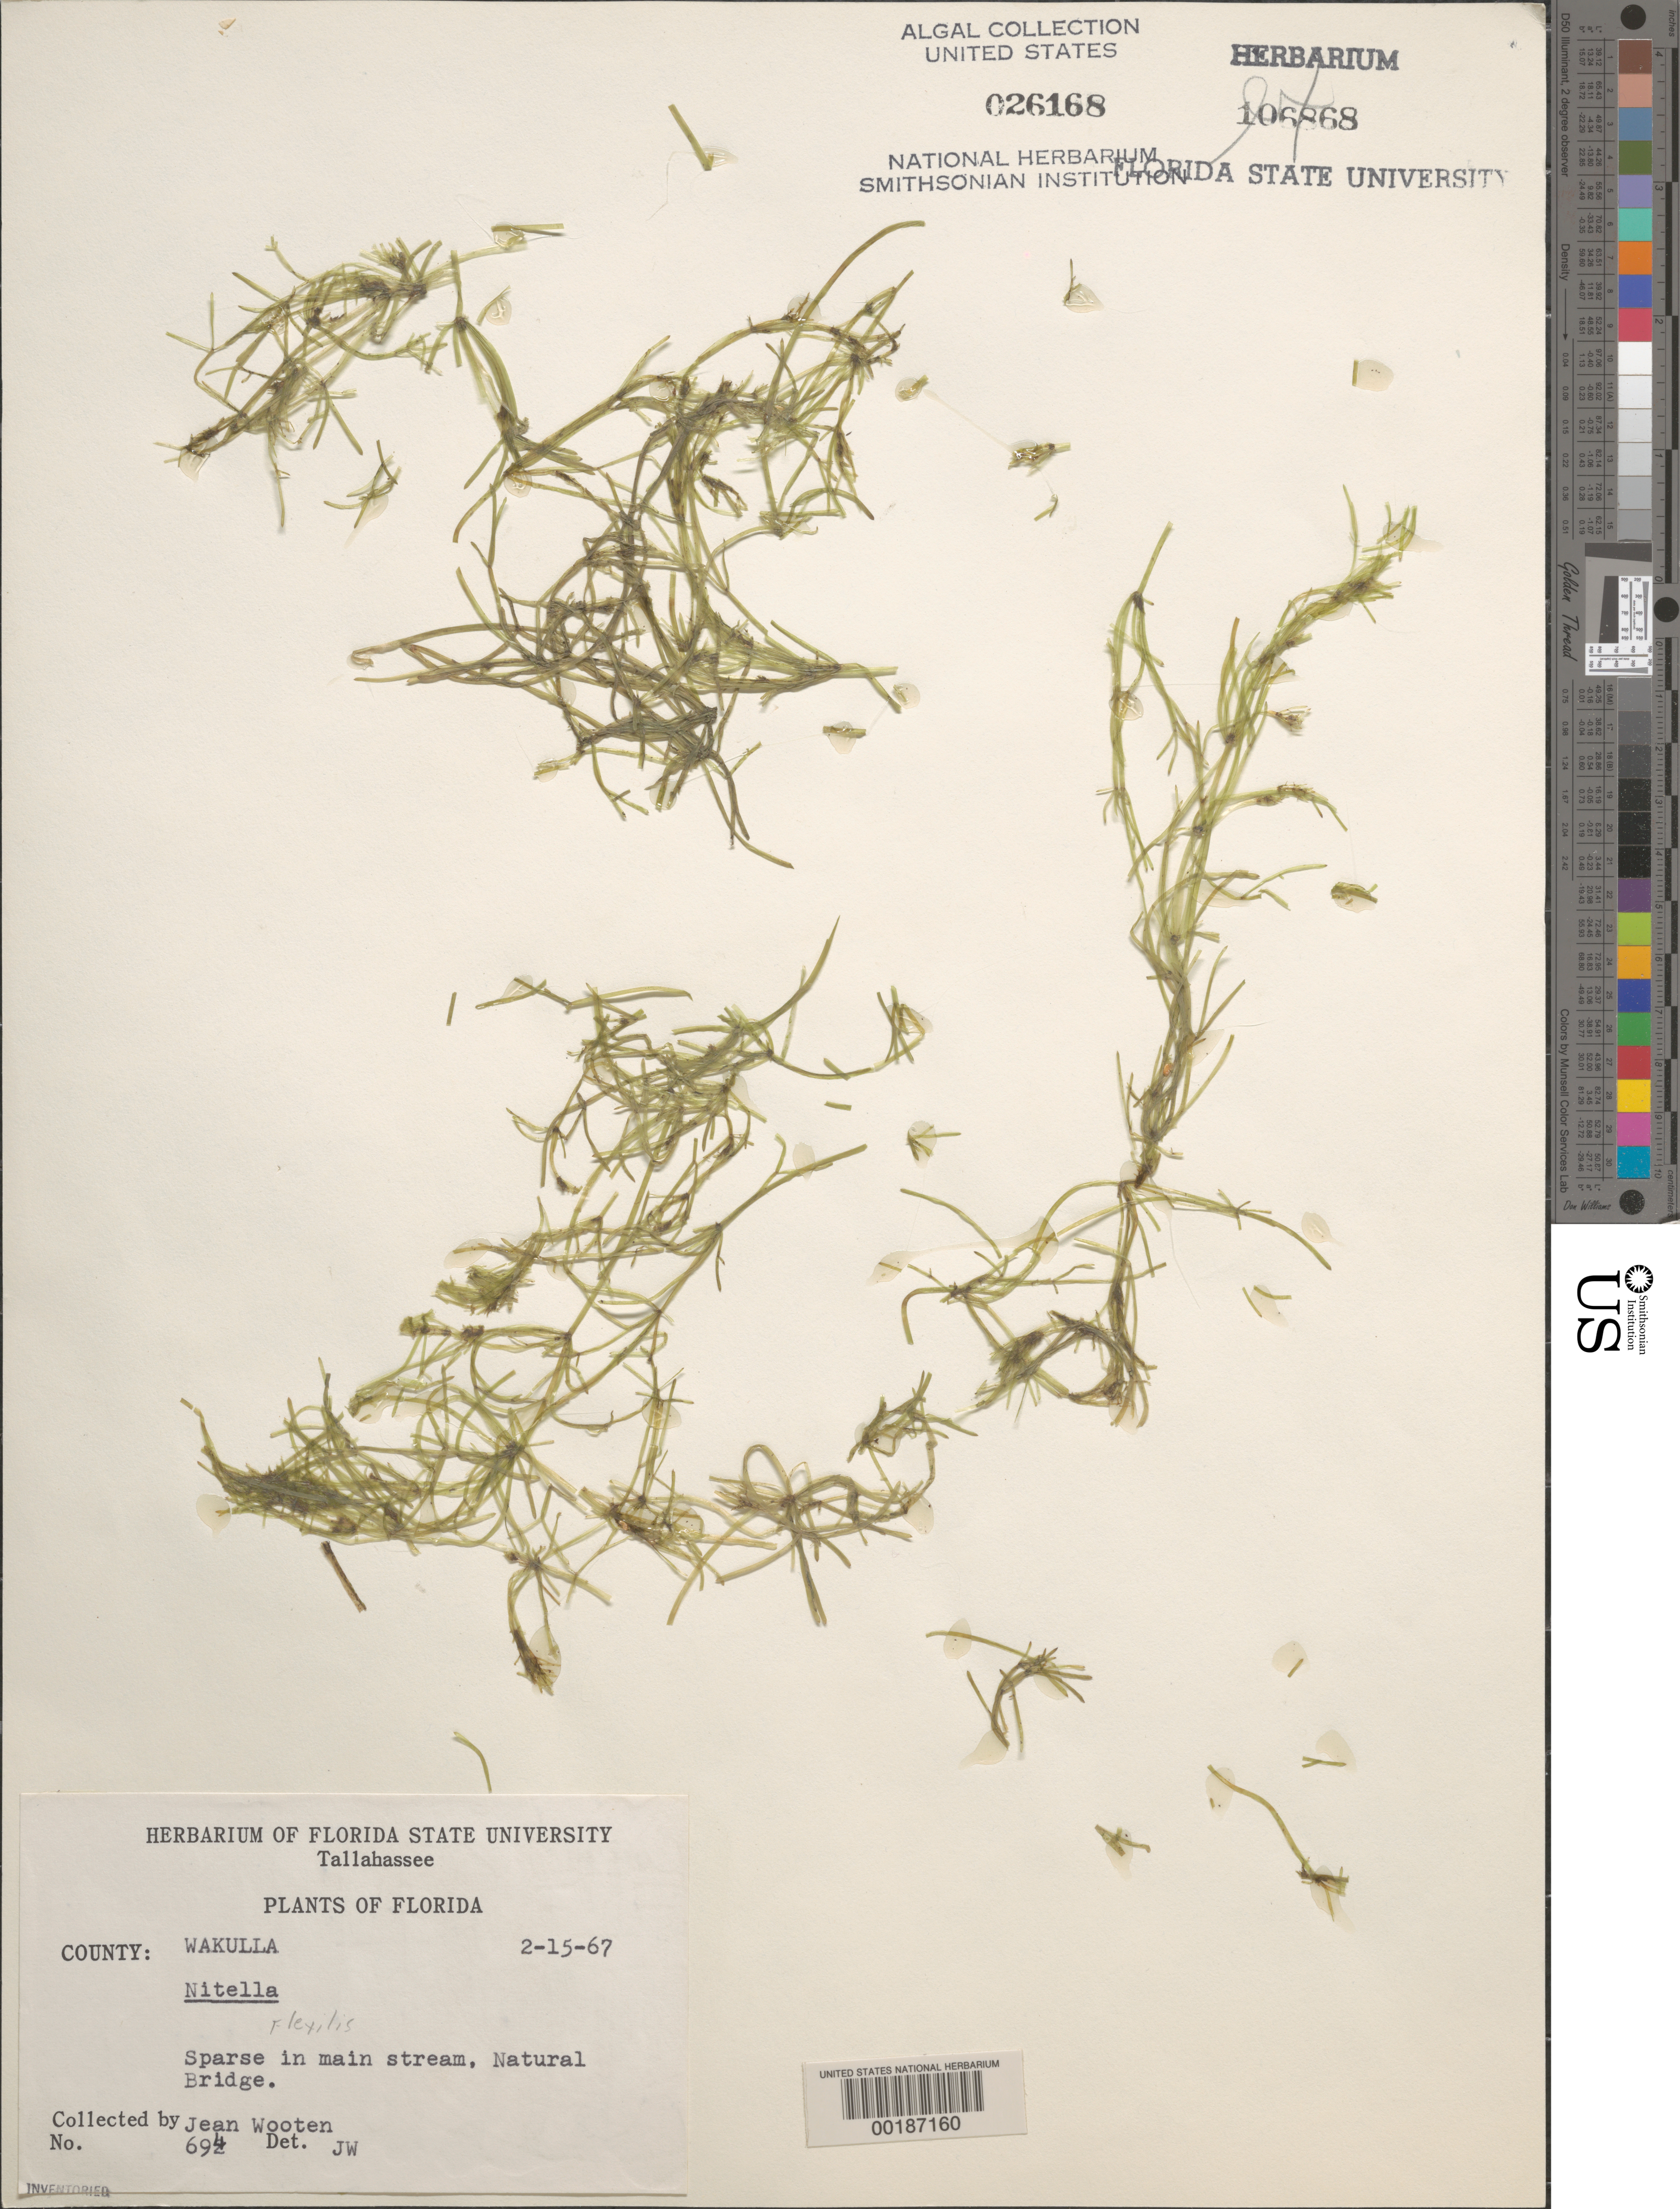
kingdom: Plantae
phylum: Charophyta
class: Charophyceae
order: Charales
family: Characeae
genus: Nitella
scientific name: Nitella flexilis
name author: (L.) C. Agardh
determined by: Wooten, Jean W.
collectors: J. Wooten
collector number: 694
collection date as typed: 15 Feb 1967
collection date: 1967-02-15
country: United States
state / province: Florida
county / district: Wakulla County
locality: Natural Bridge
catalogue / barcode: US 26168